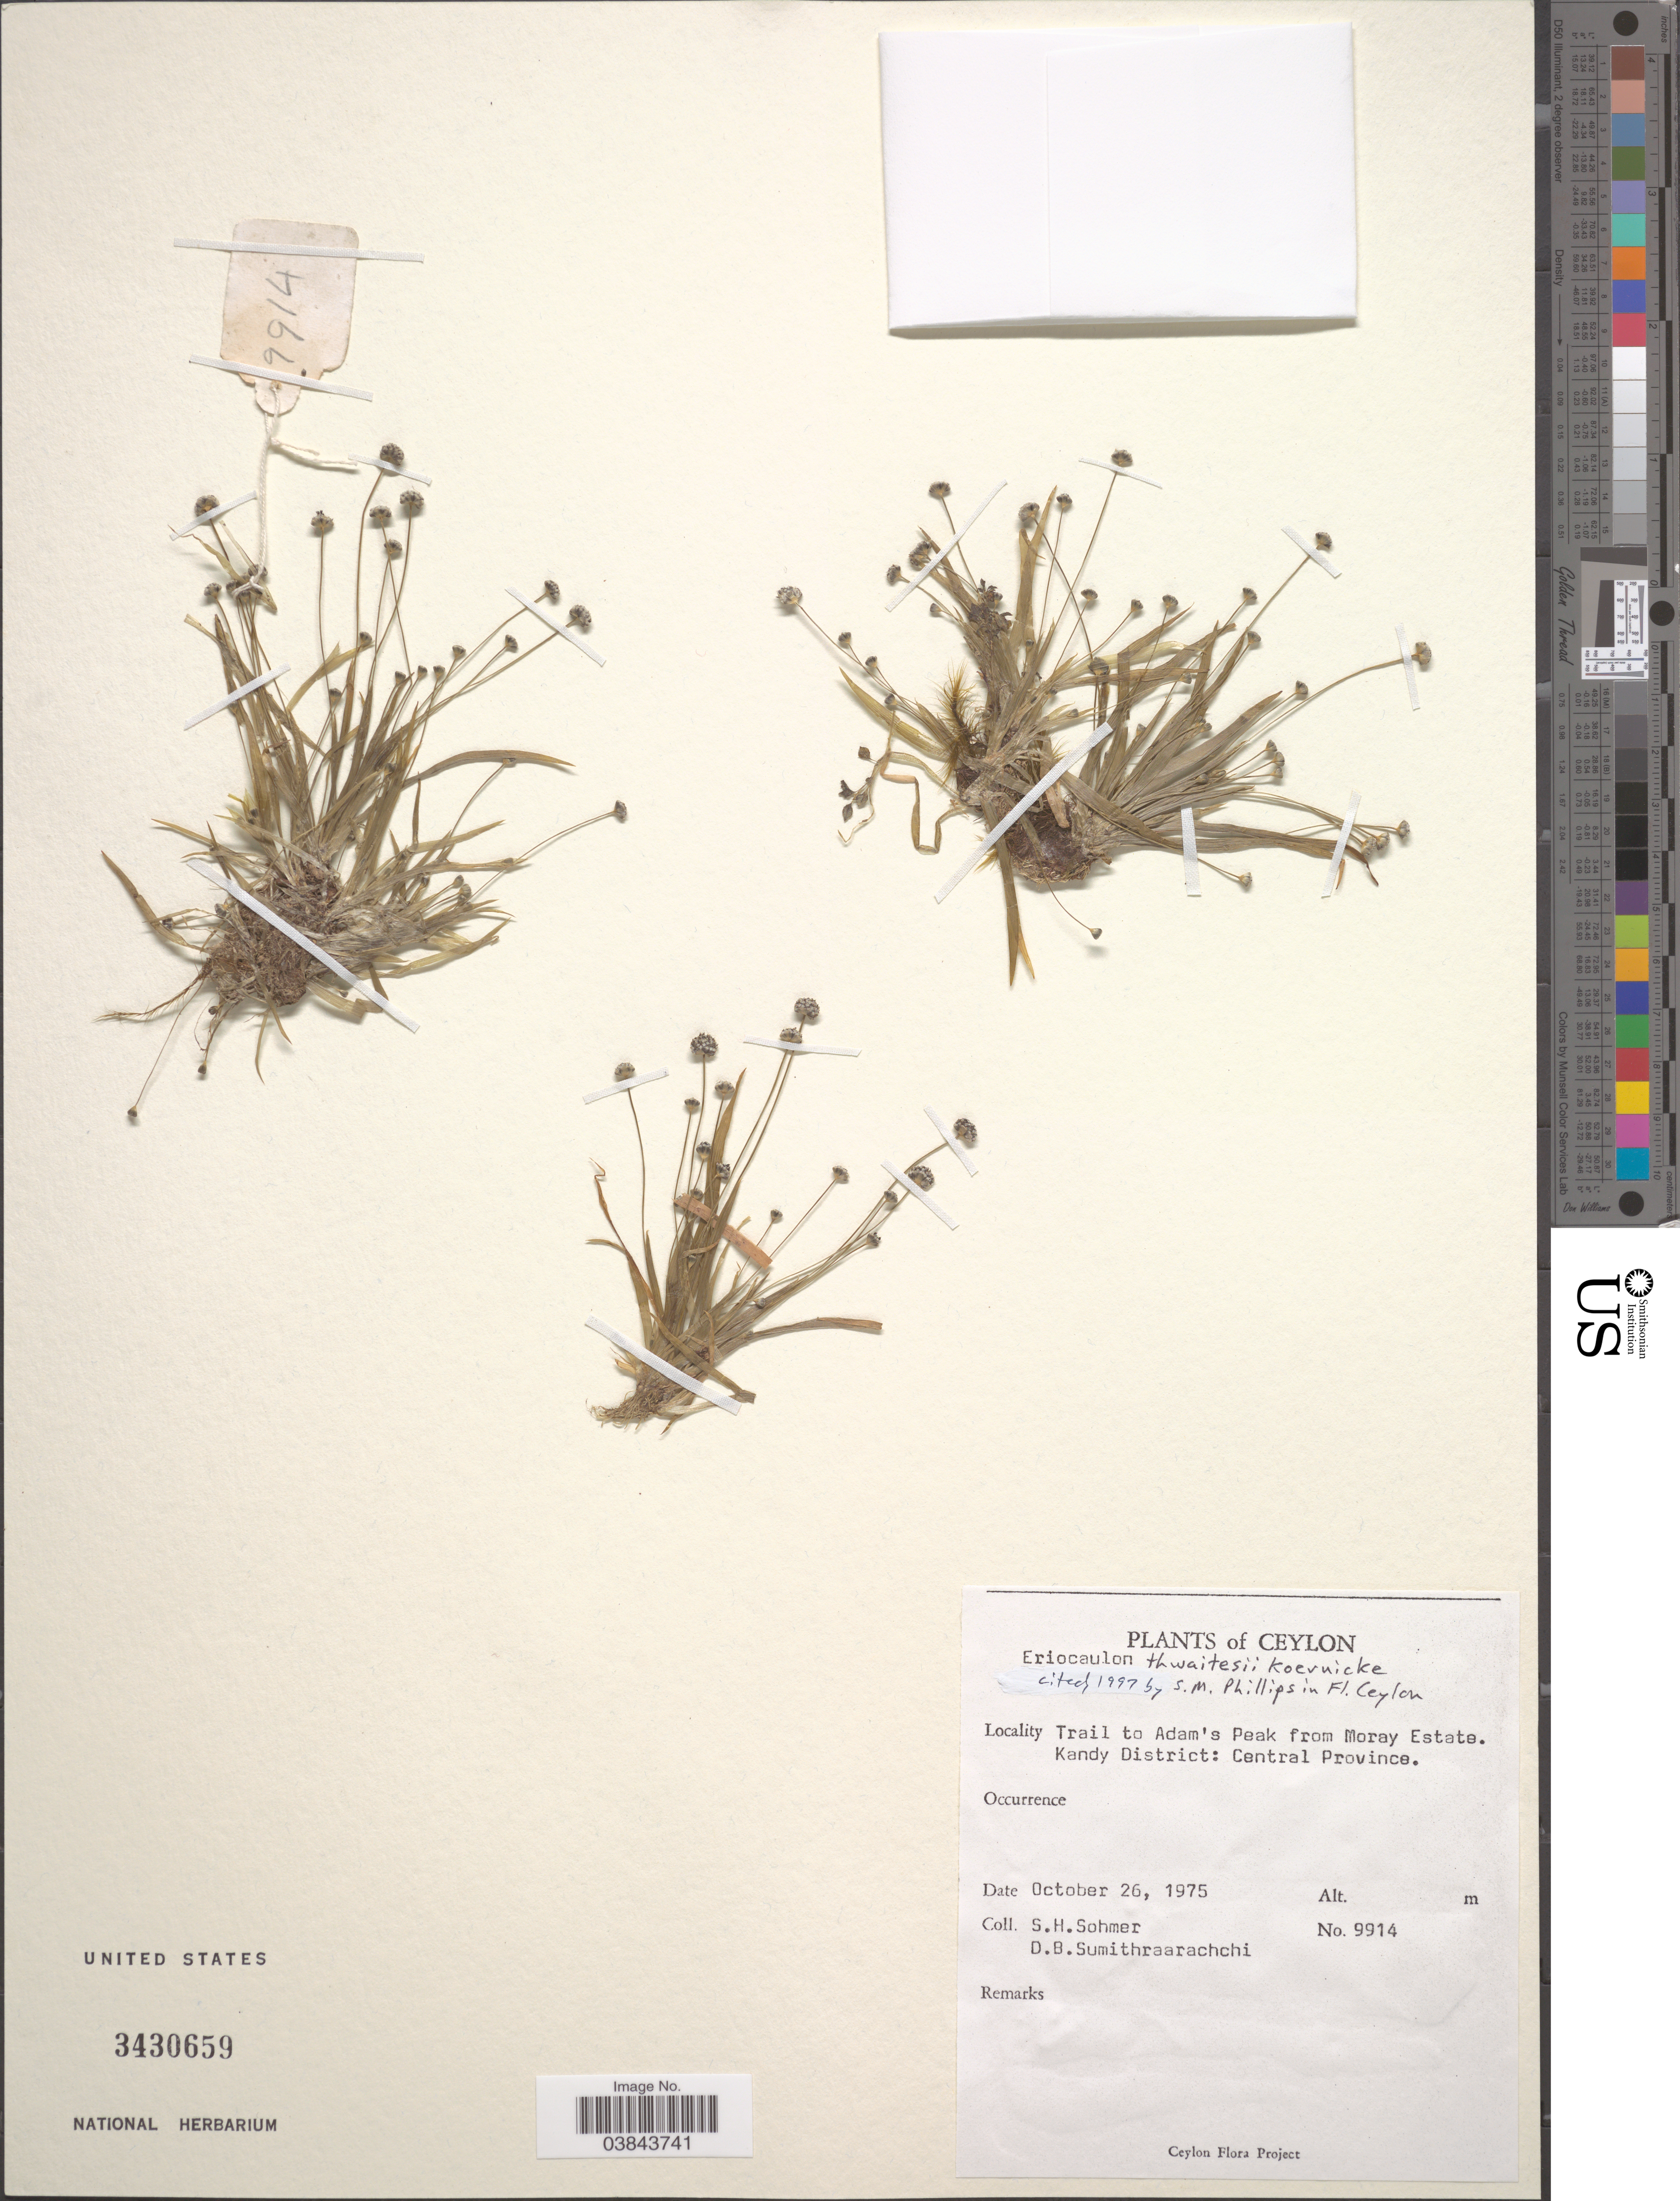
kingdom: Plantae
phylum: Tracheophyta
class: Liliopsida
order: Poales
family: Eriocaulaceae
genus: Eriocaulon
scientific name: Eriocaulon thwaitesii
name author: Körn.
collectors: S. H. Sohmer & D. B. Sumithraarachchi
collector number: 9914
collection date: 1975-10-26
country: Sri Lanka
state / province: Central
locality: Ceylon. Trail to Adam's Peak from Moray Estate. Kandy District: Central Province.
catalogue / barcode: US 3430659